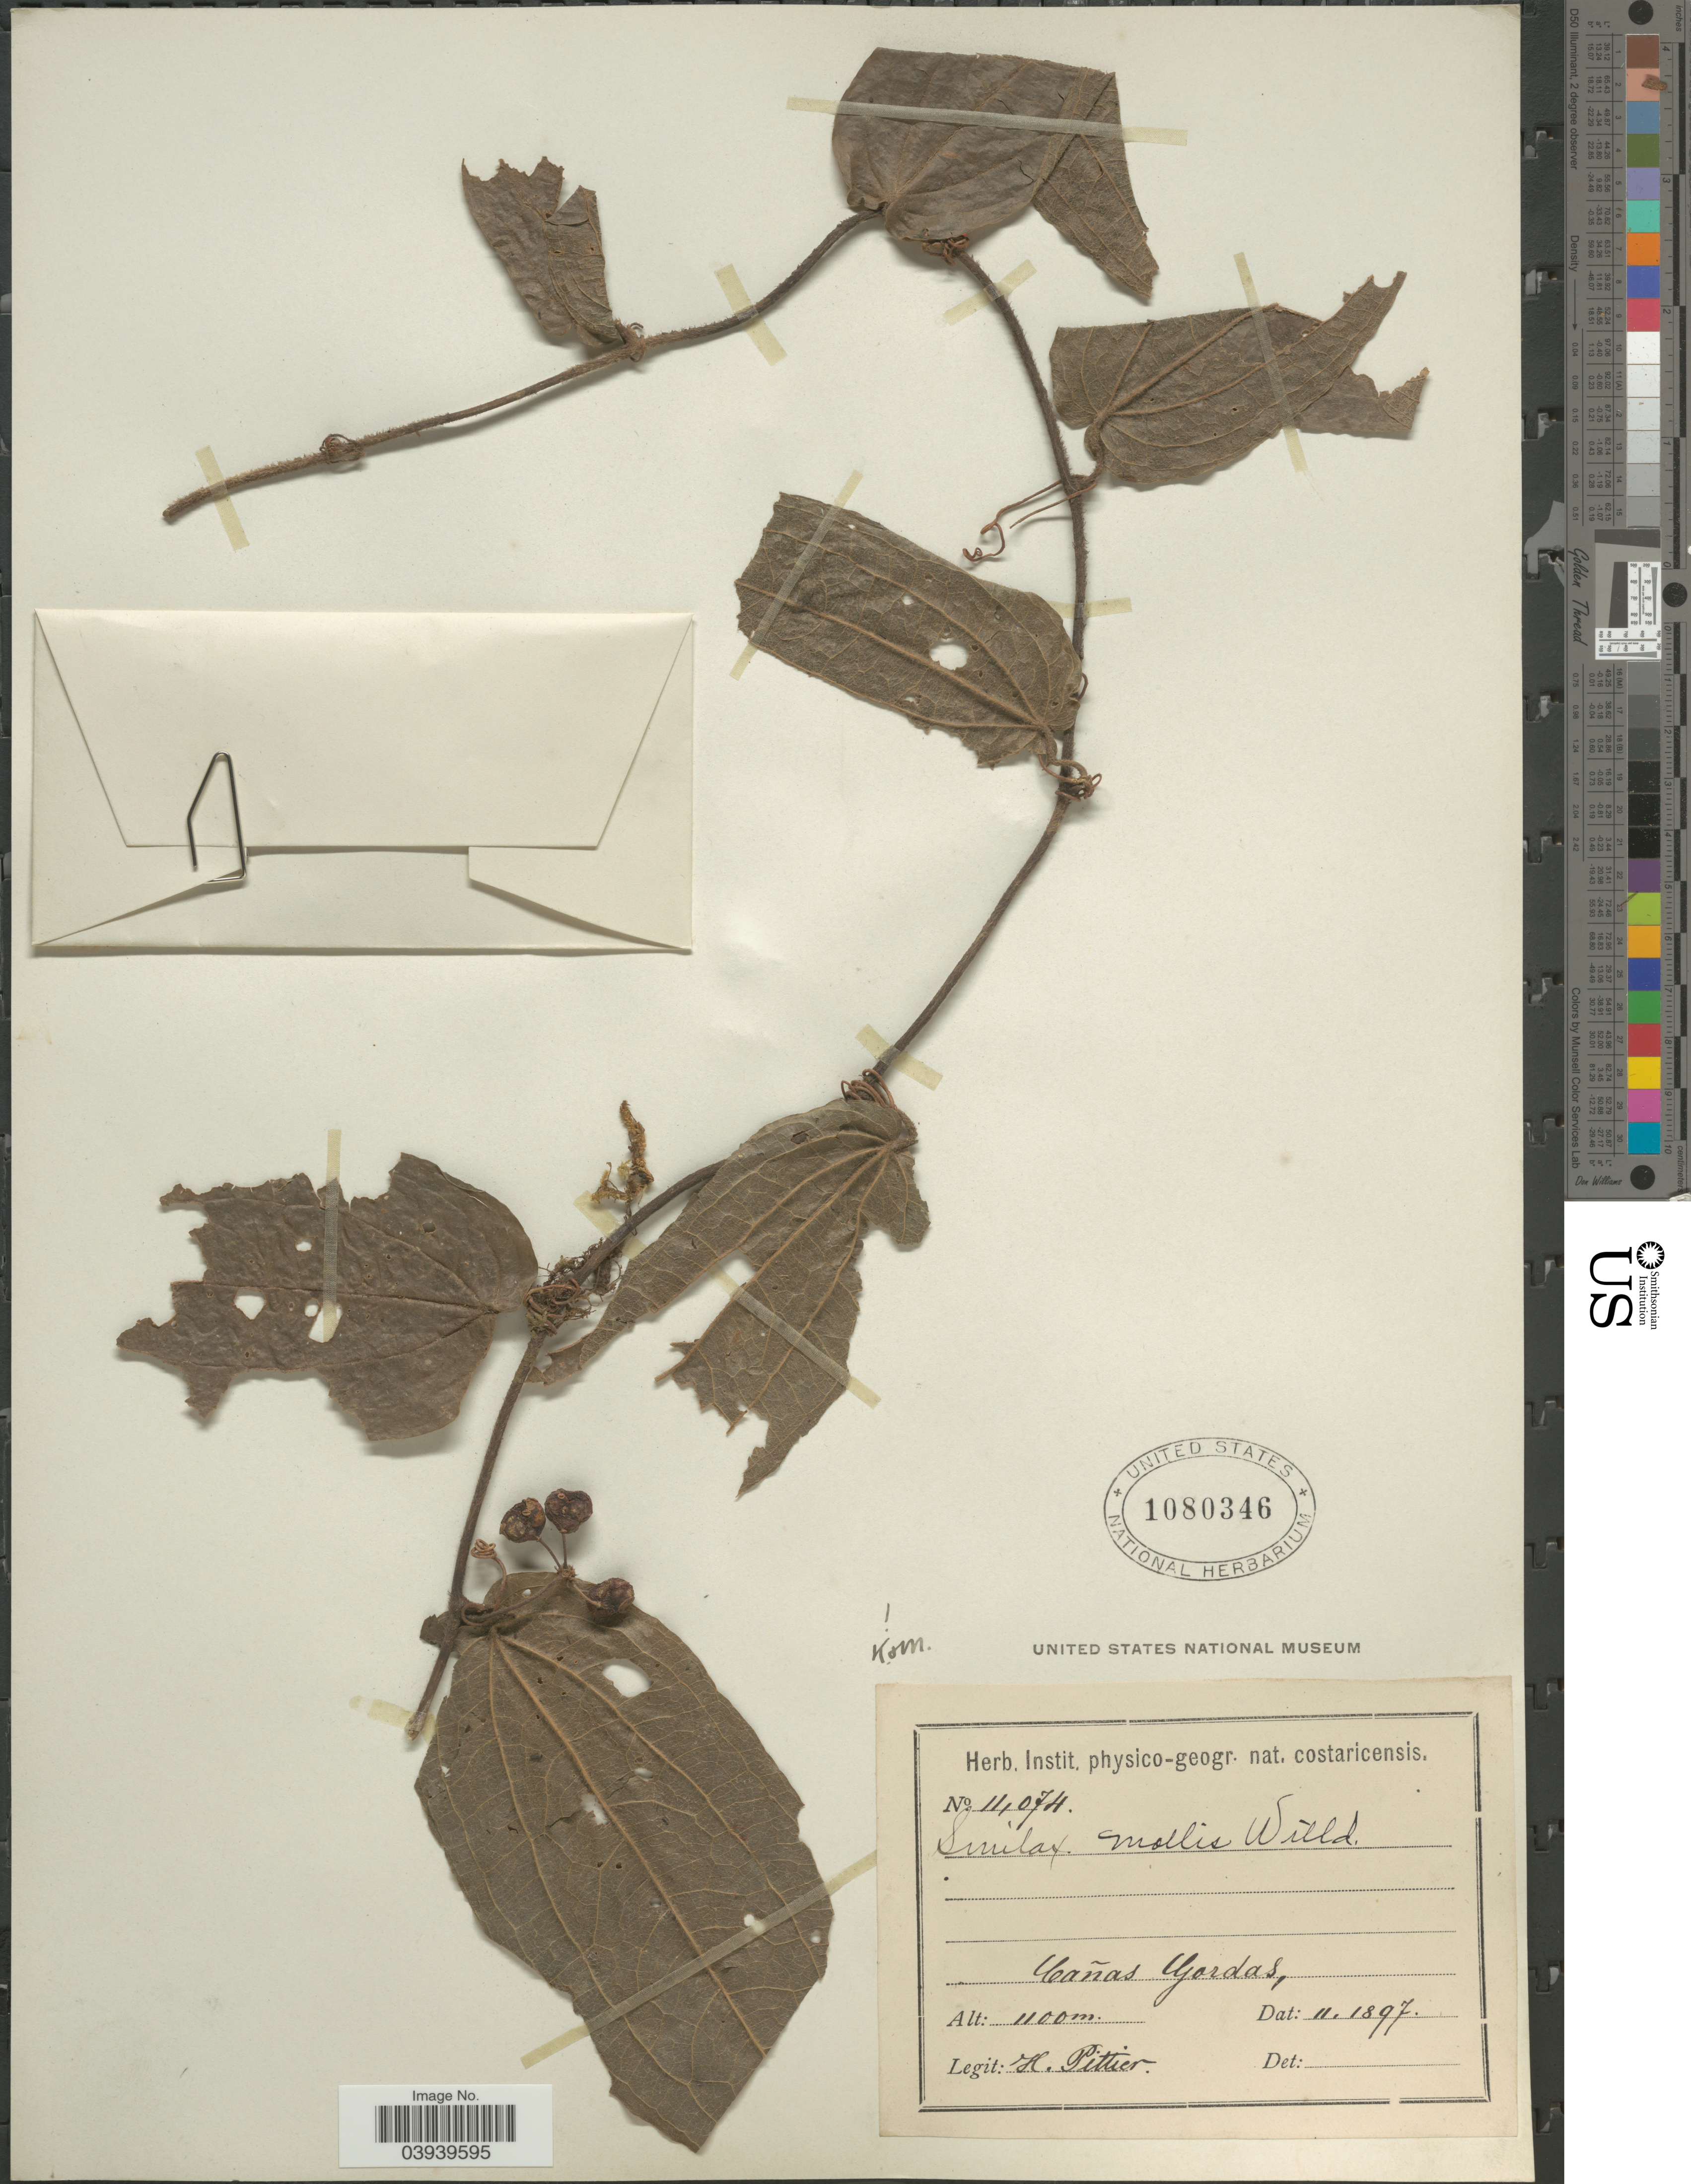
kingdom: Plantae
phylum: Tracheophyta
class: Liliopsida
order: Liliales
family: Smilacaceae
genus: Smilax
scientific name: Smilax mollis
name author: Humb. & Bonpl. ex Willd.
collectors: H. F. Pittier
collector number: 11074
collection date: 1897-11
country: Costa Rica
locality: Cañas Gordas.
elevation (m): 1100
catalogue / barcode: US 1080346